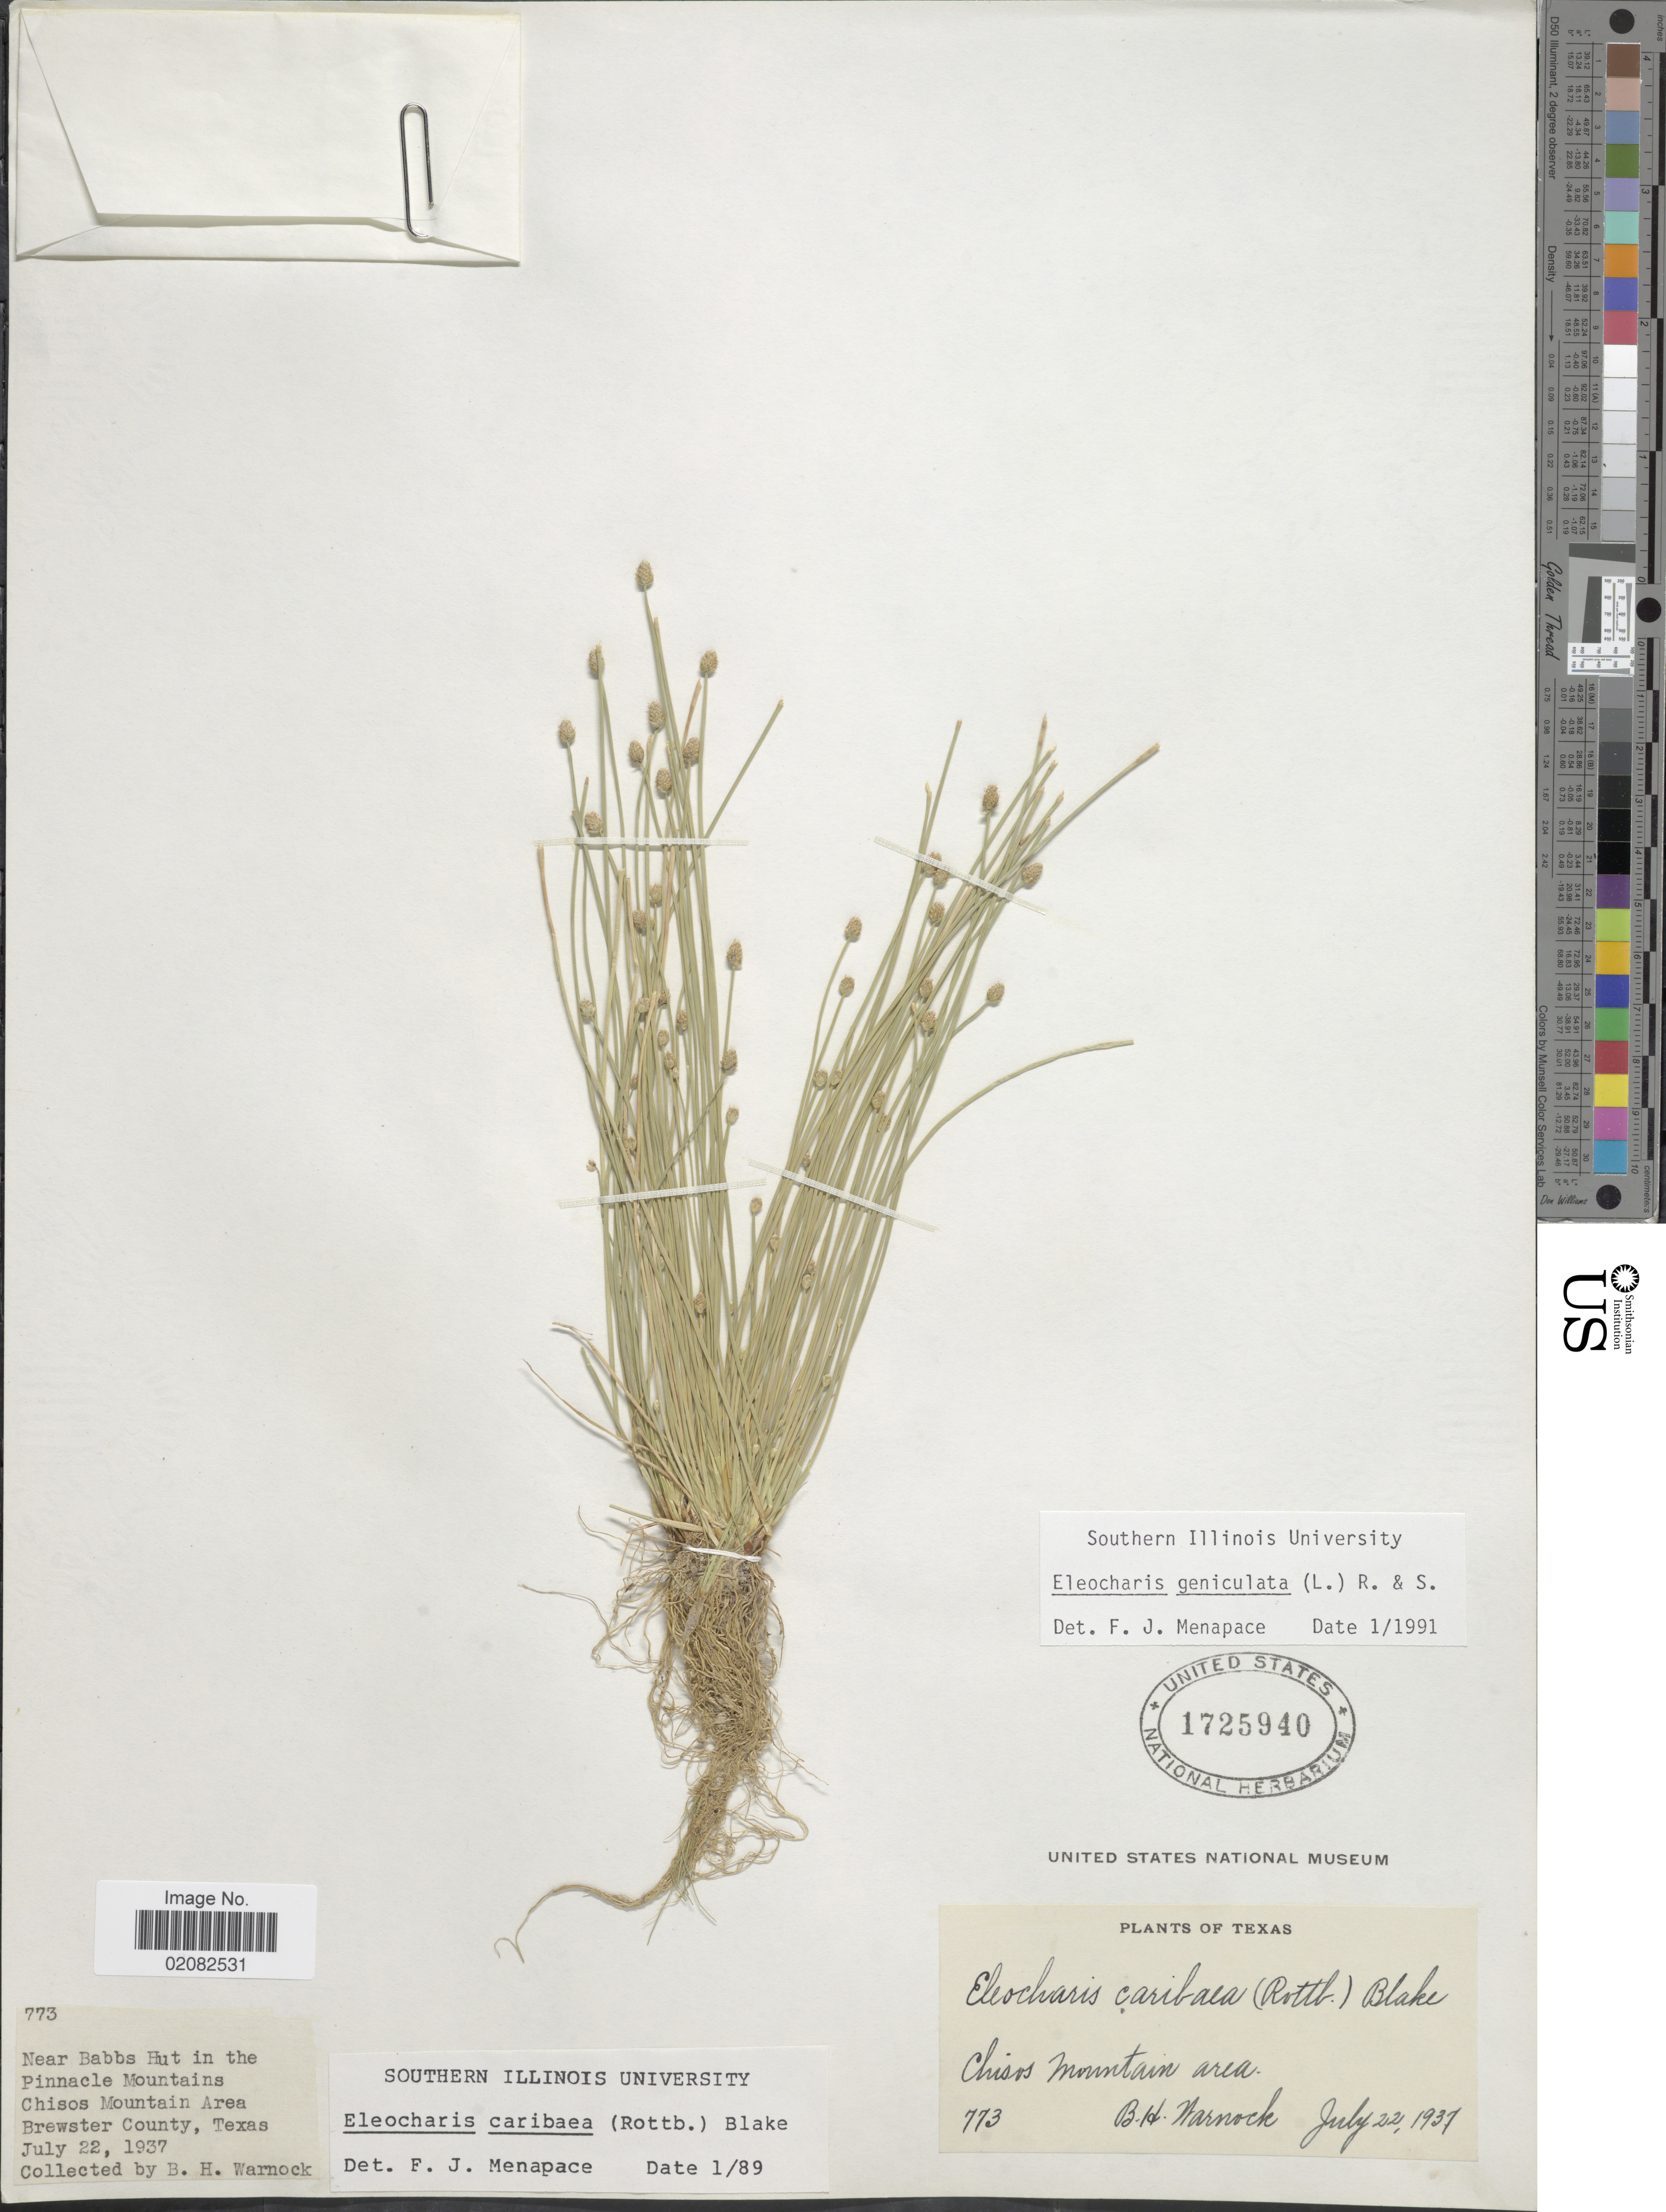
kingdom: Plantae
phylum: Tracheophyta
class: Liliopsida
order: Poales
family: Cyperaceae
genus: Eleocharis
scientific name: Eleocharis geniculata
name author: (L.) Roem. & Schult.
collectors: B. H. Warnock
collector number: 773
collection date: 1937-07-22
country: United States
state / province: Texas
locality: Chisos Mountain area, near Babbs Hut in the Pinnacle Mountains, Brewster County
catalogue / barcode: US 1725940